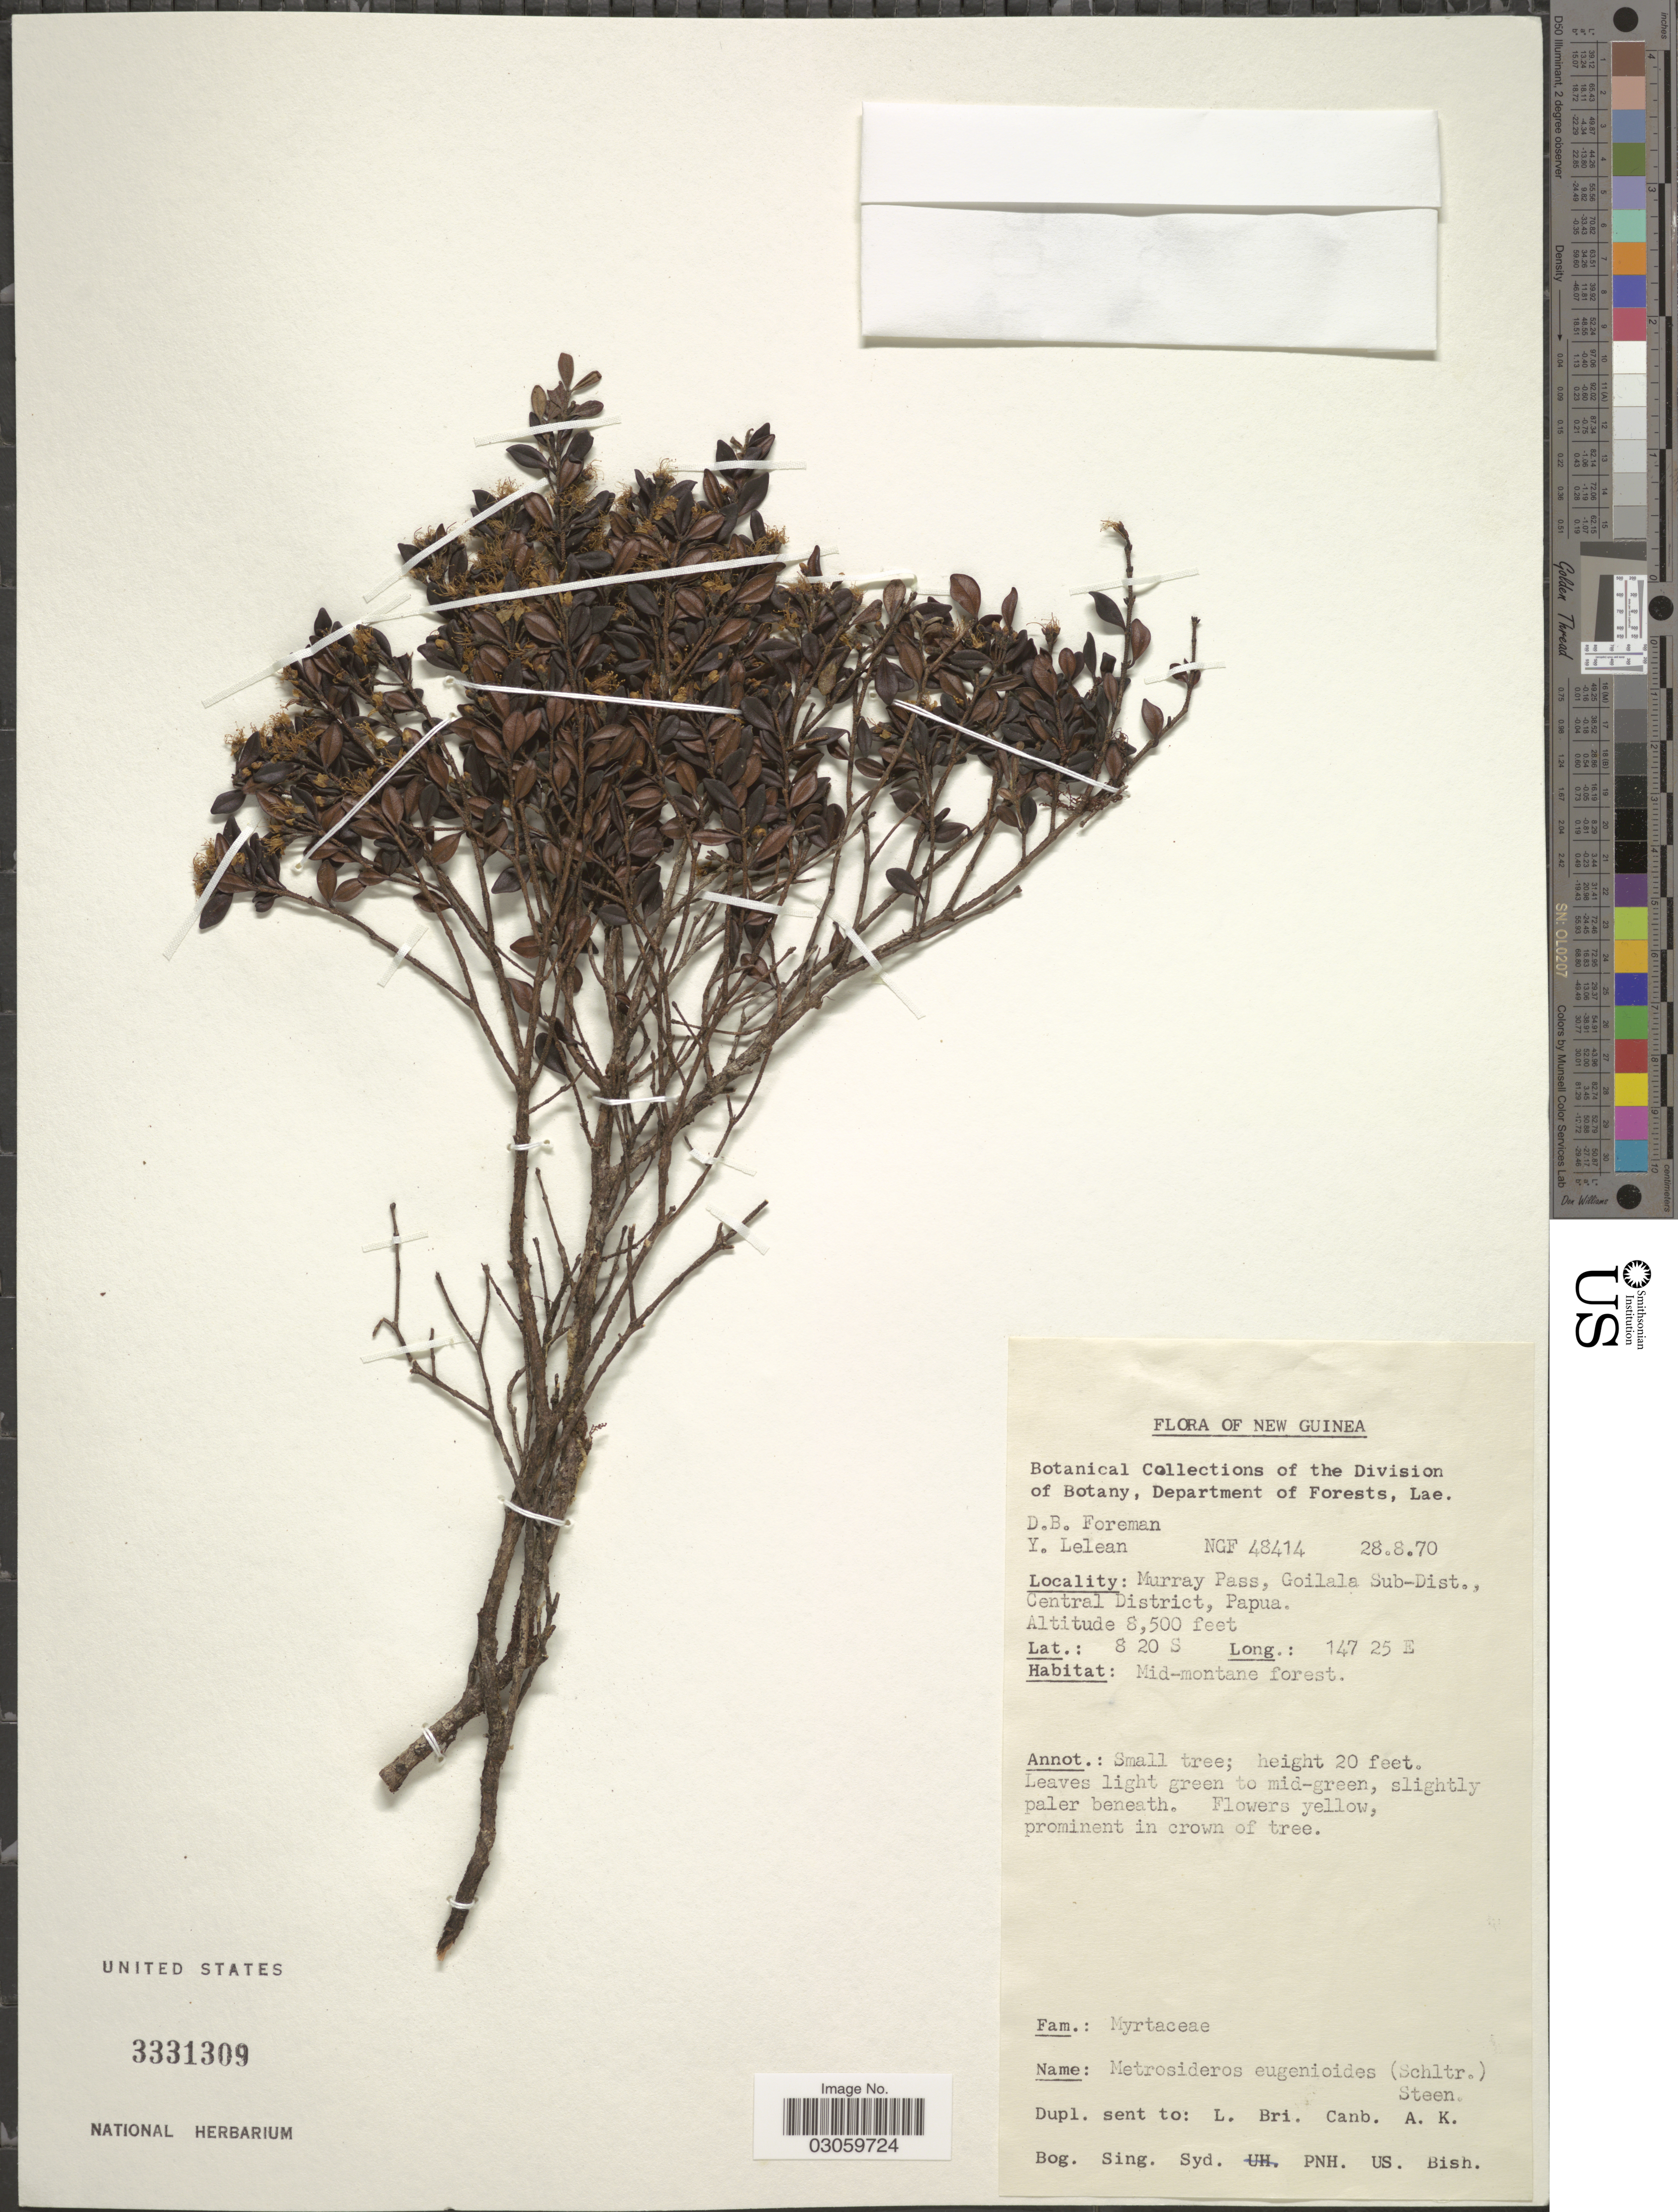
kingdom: Plantae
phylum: Tracheophyta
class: Magnoliopsida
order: Myrtales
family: Myrtaceae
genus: Xanthomyrtus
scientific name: Xanthomyrtus papuana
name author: Merr. & L.M. Perry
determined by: Steenis, C. G. G. J. van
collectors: D. Foreman & Y. Lelean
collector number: NGF 48414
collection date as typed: Transcribed d/m/y: 28/8/70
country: Papua New Guinea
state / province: Central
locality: New Guinea. Murray Pass, Goilala Sub-Dist., Central District, Papua.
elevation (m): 2591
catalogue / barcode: US 3331309